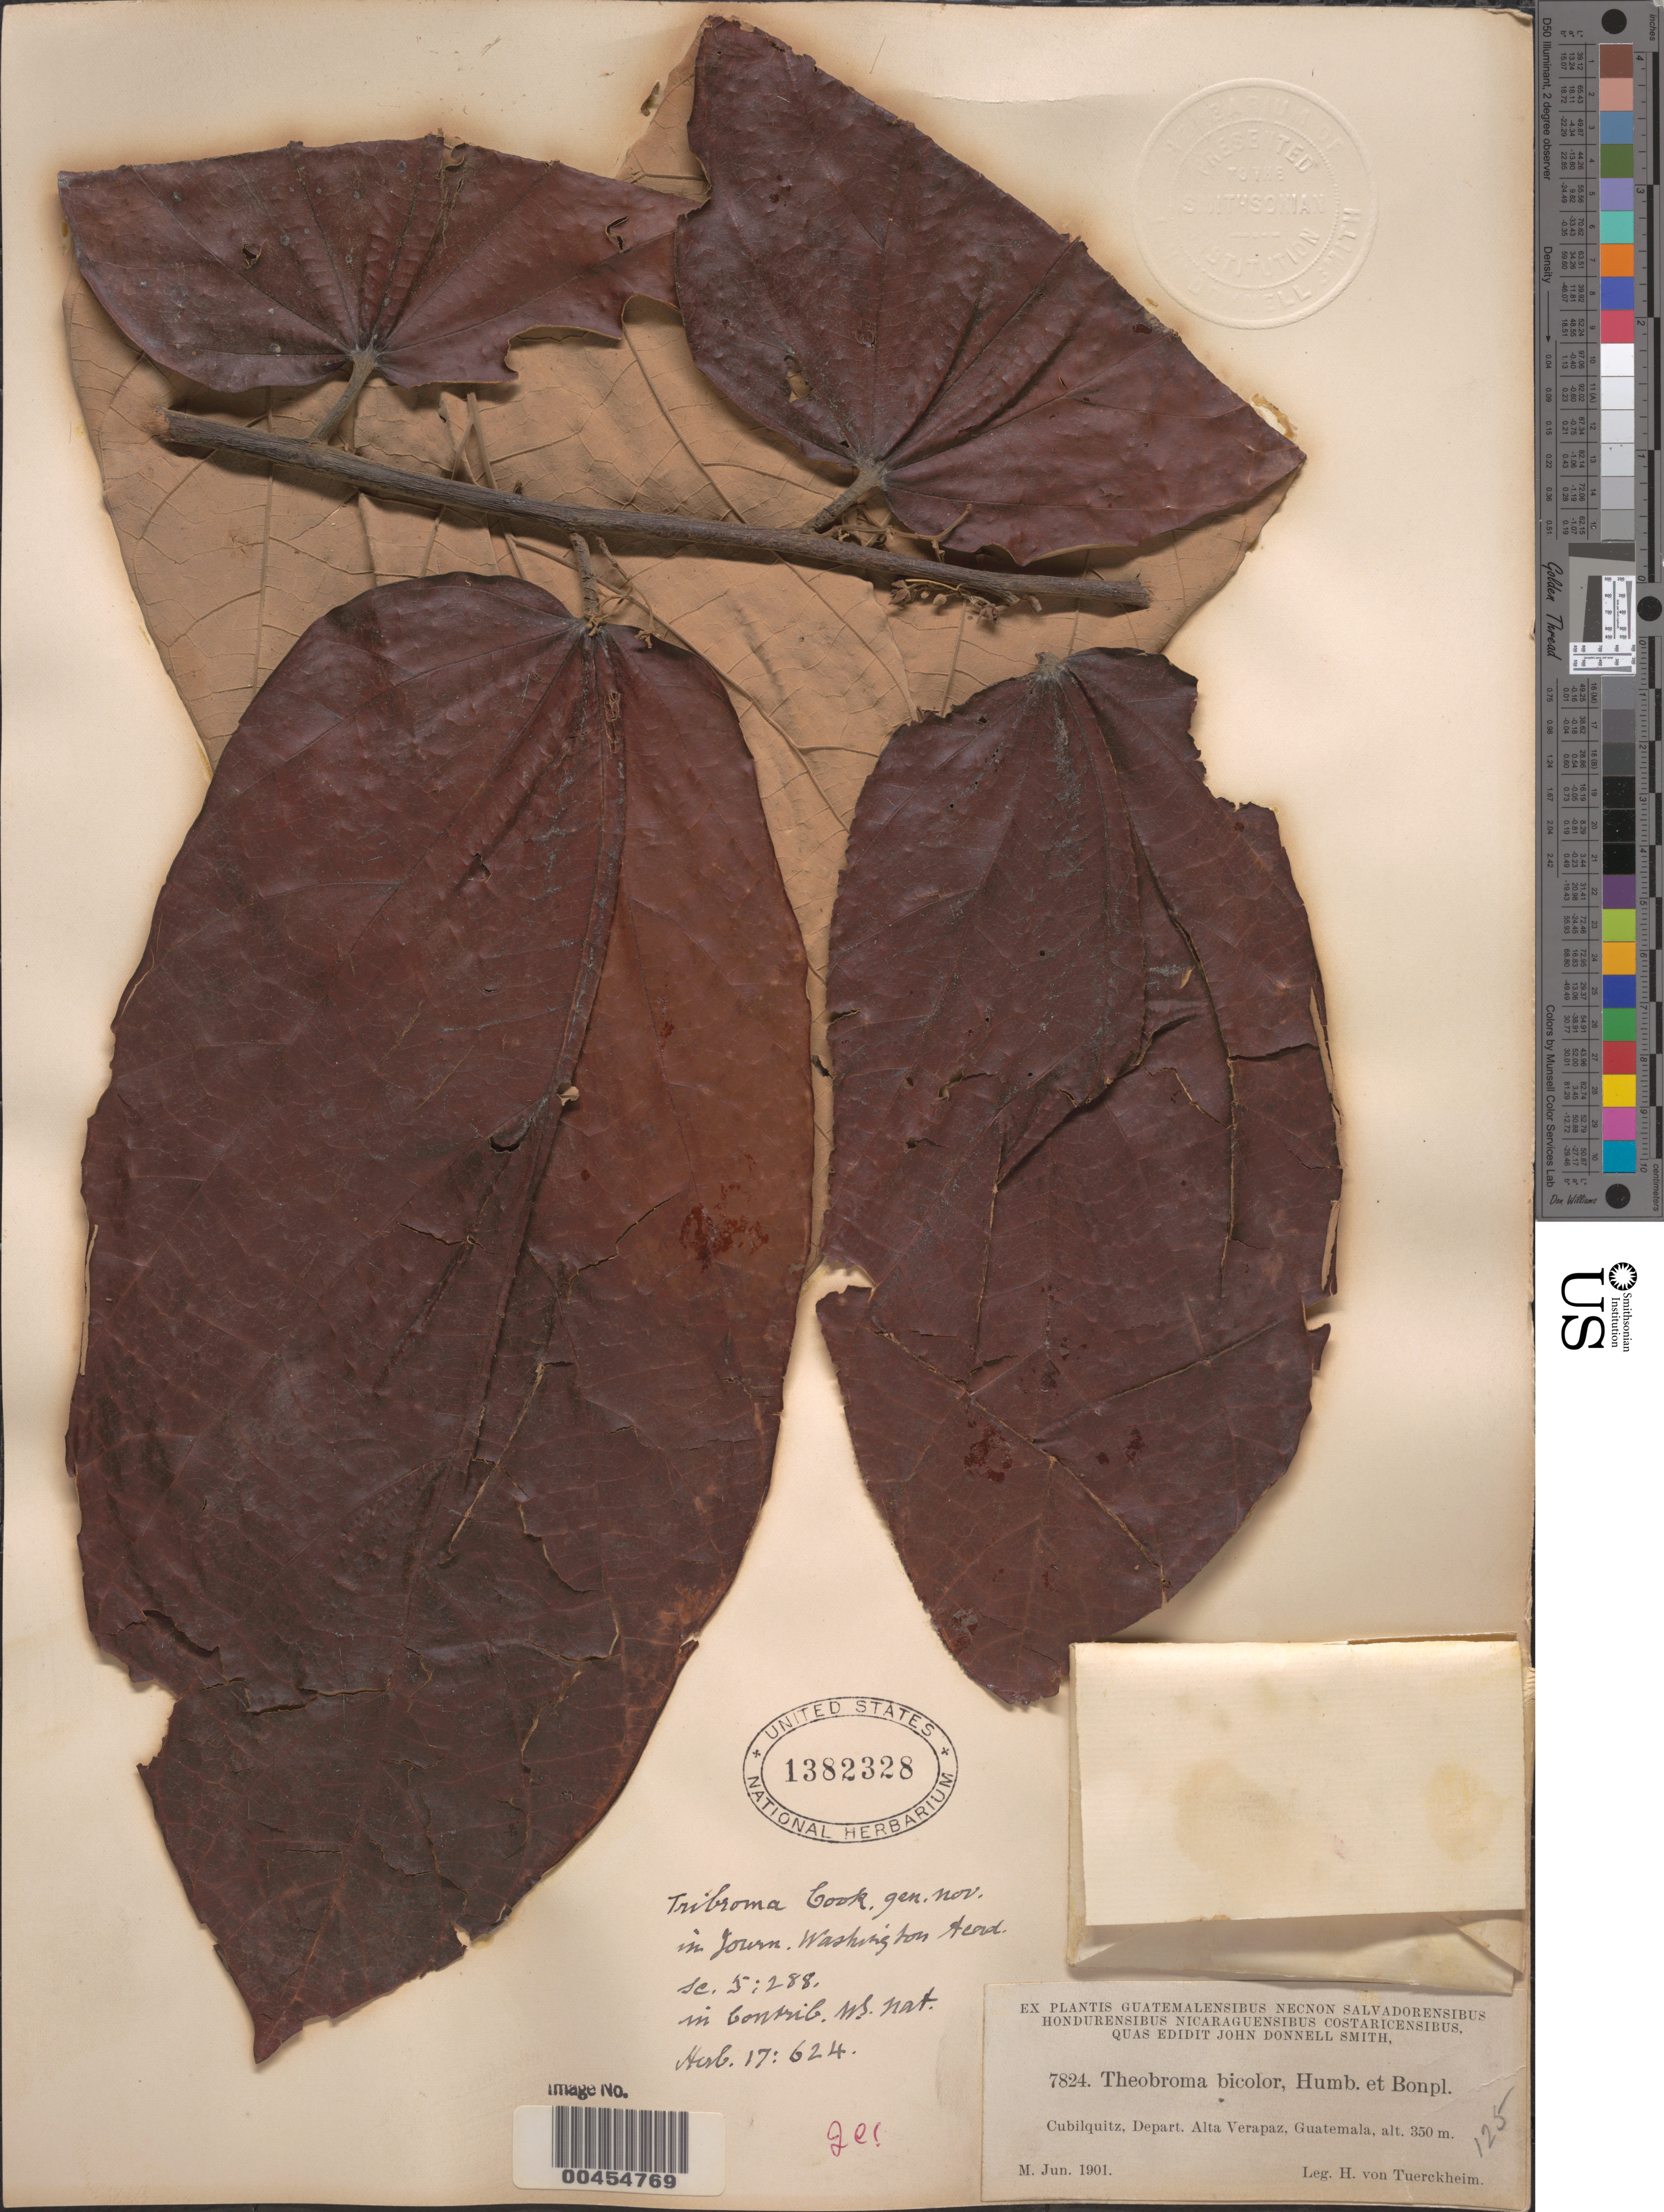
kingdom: Plantae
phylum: Tracheophyta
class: Magnoliopsida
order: Malvales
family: Malvaceae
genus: Theobroma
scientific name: Theobroma bicolor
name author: Bonpl.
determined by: Dorr, L. J., (BOT), Smithsonian Institution - National Museum of Natural History (UNITED STATES)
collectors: H. von Türckheim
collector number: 7824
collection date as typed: Jun 1901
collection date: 1901-06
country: Guatemala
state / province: Alta Verapaz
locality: Cubilquitz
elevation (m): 350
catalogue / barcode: US 1382328